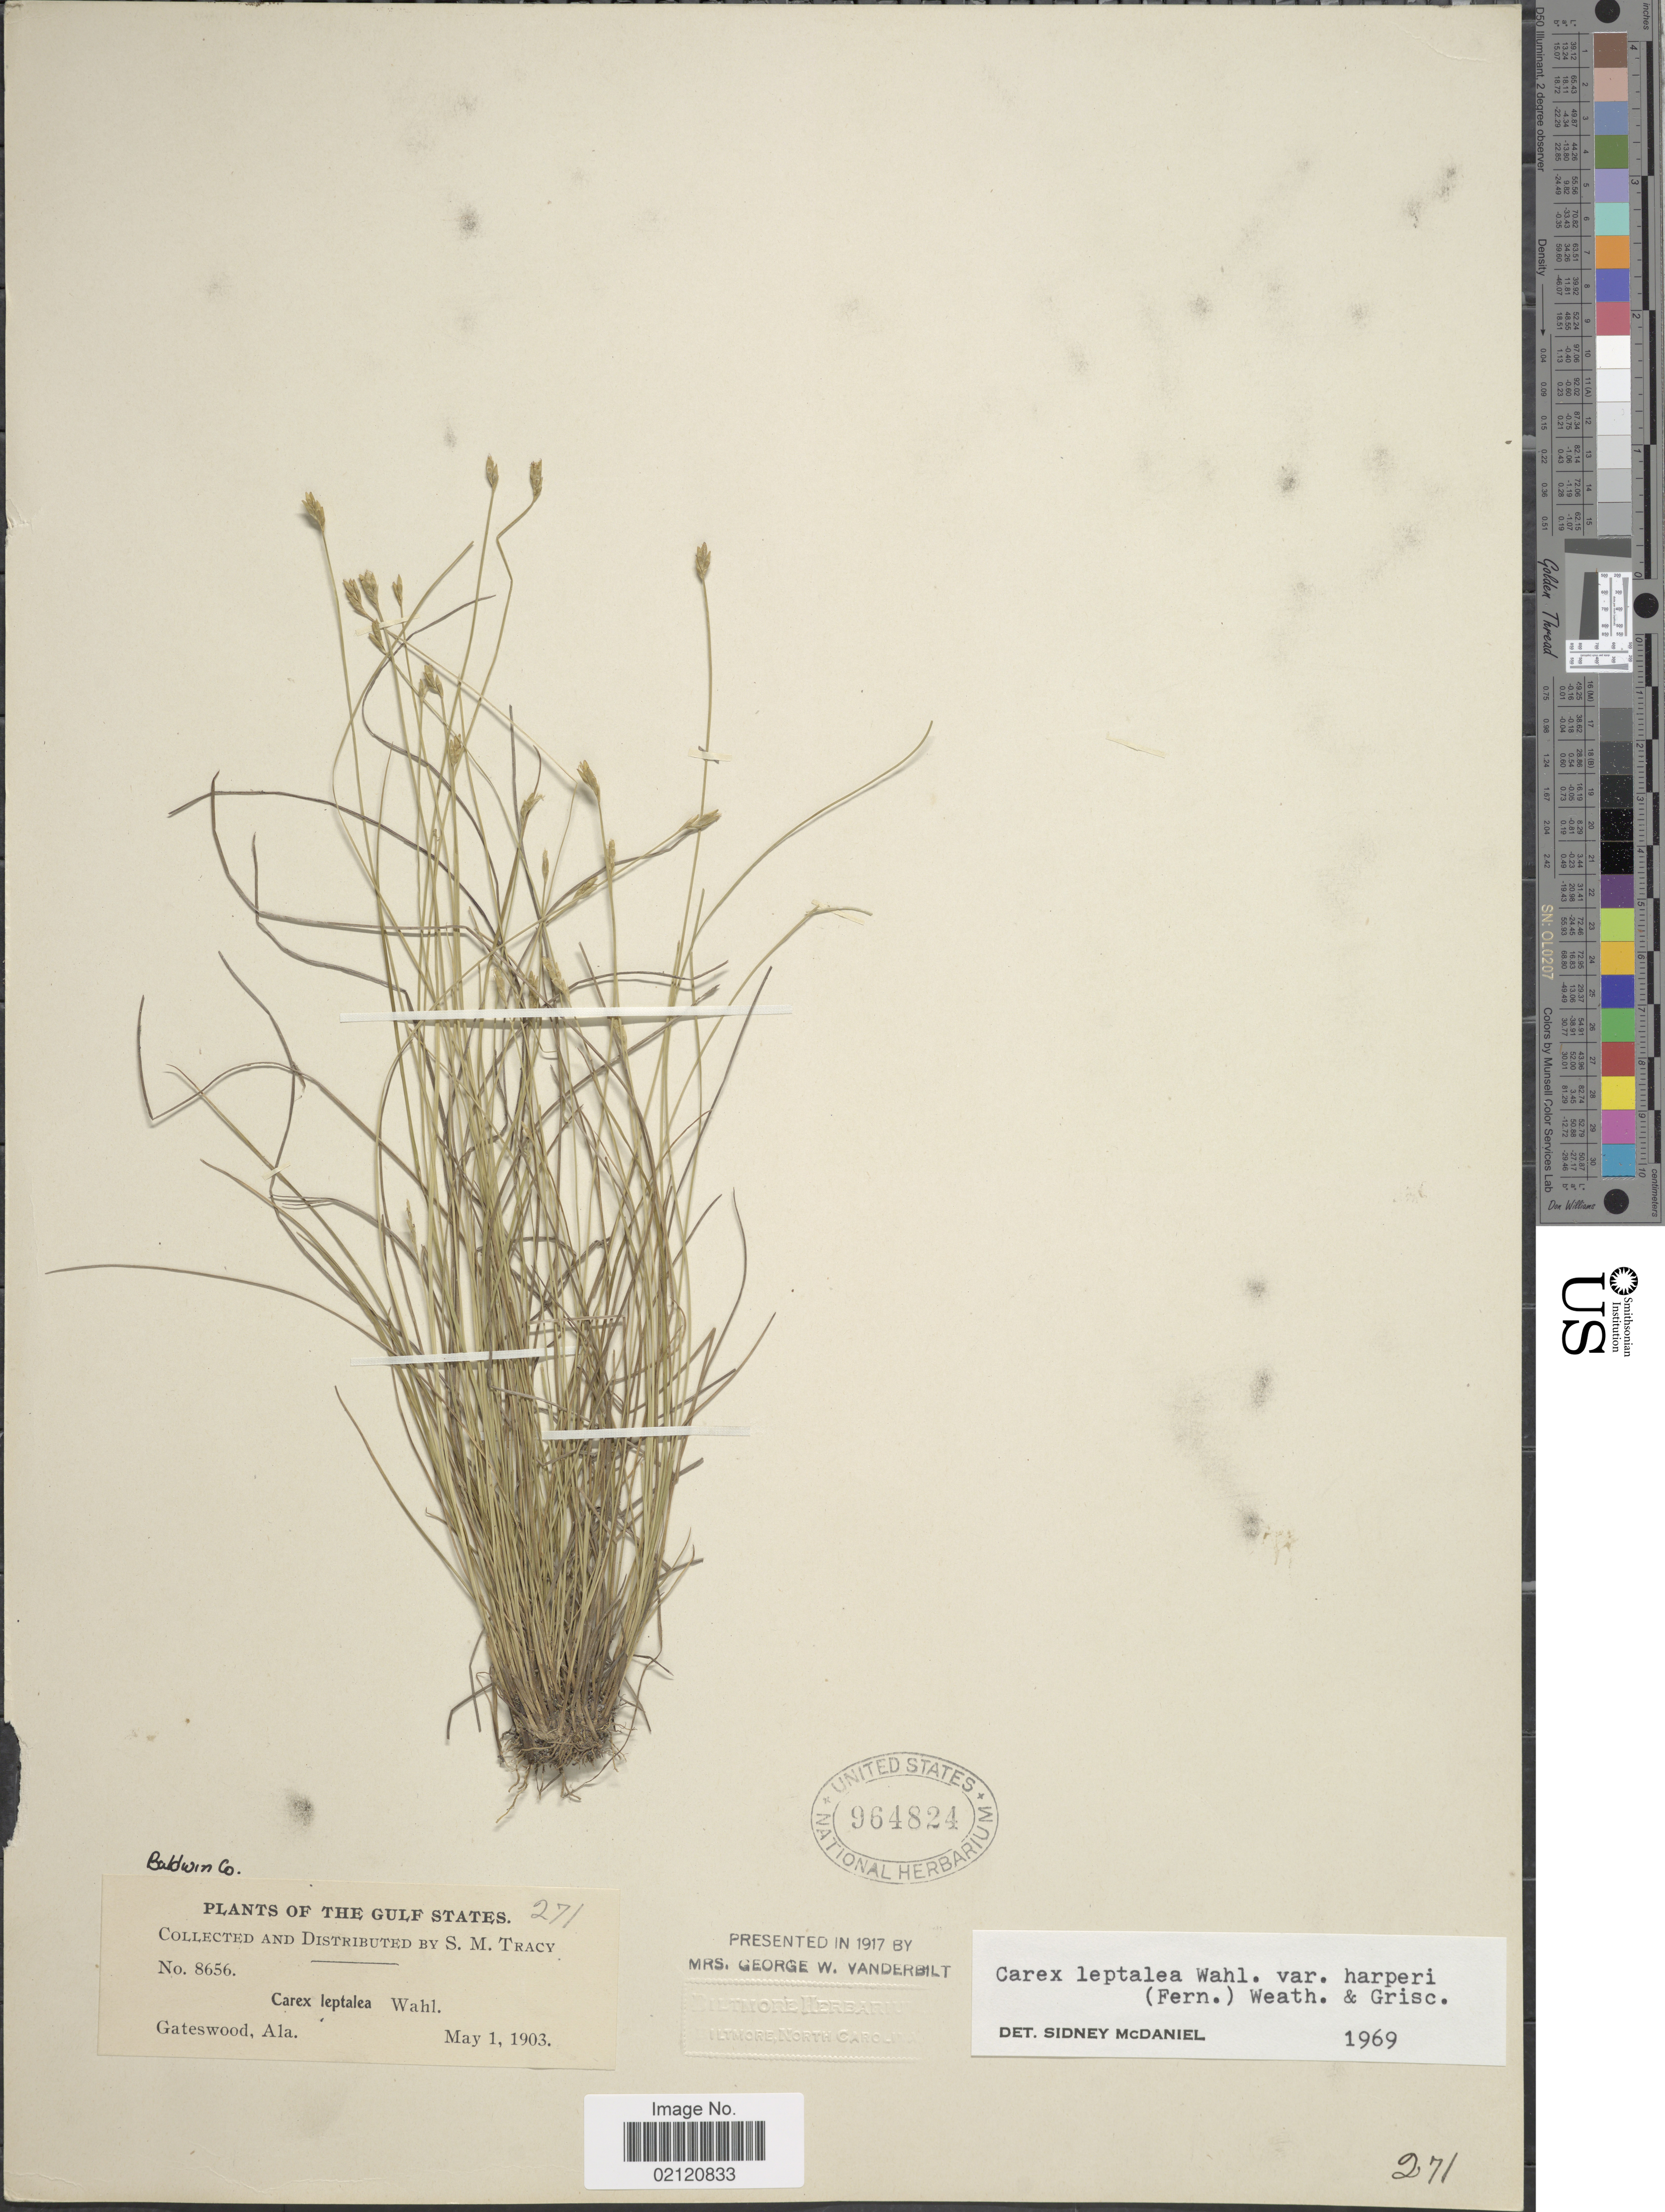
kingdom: Plantae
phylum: Tracheophyta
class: Liliopsida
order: Poales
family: Cyperaceae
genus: Carex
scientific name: Carex leptalea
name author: Wahlenb.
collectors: S. M. Tracy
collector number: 8656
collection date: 1903-05-01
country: United States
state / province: Alabama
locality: The Gulf States, Gateswood, Baldwin Co.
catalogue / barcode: US 964824